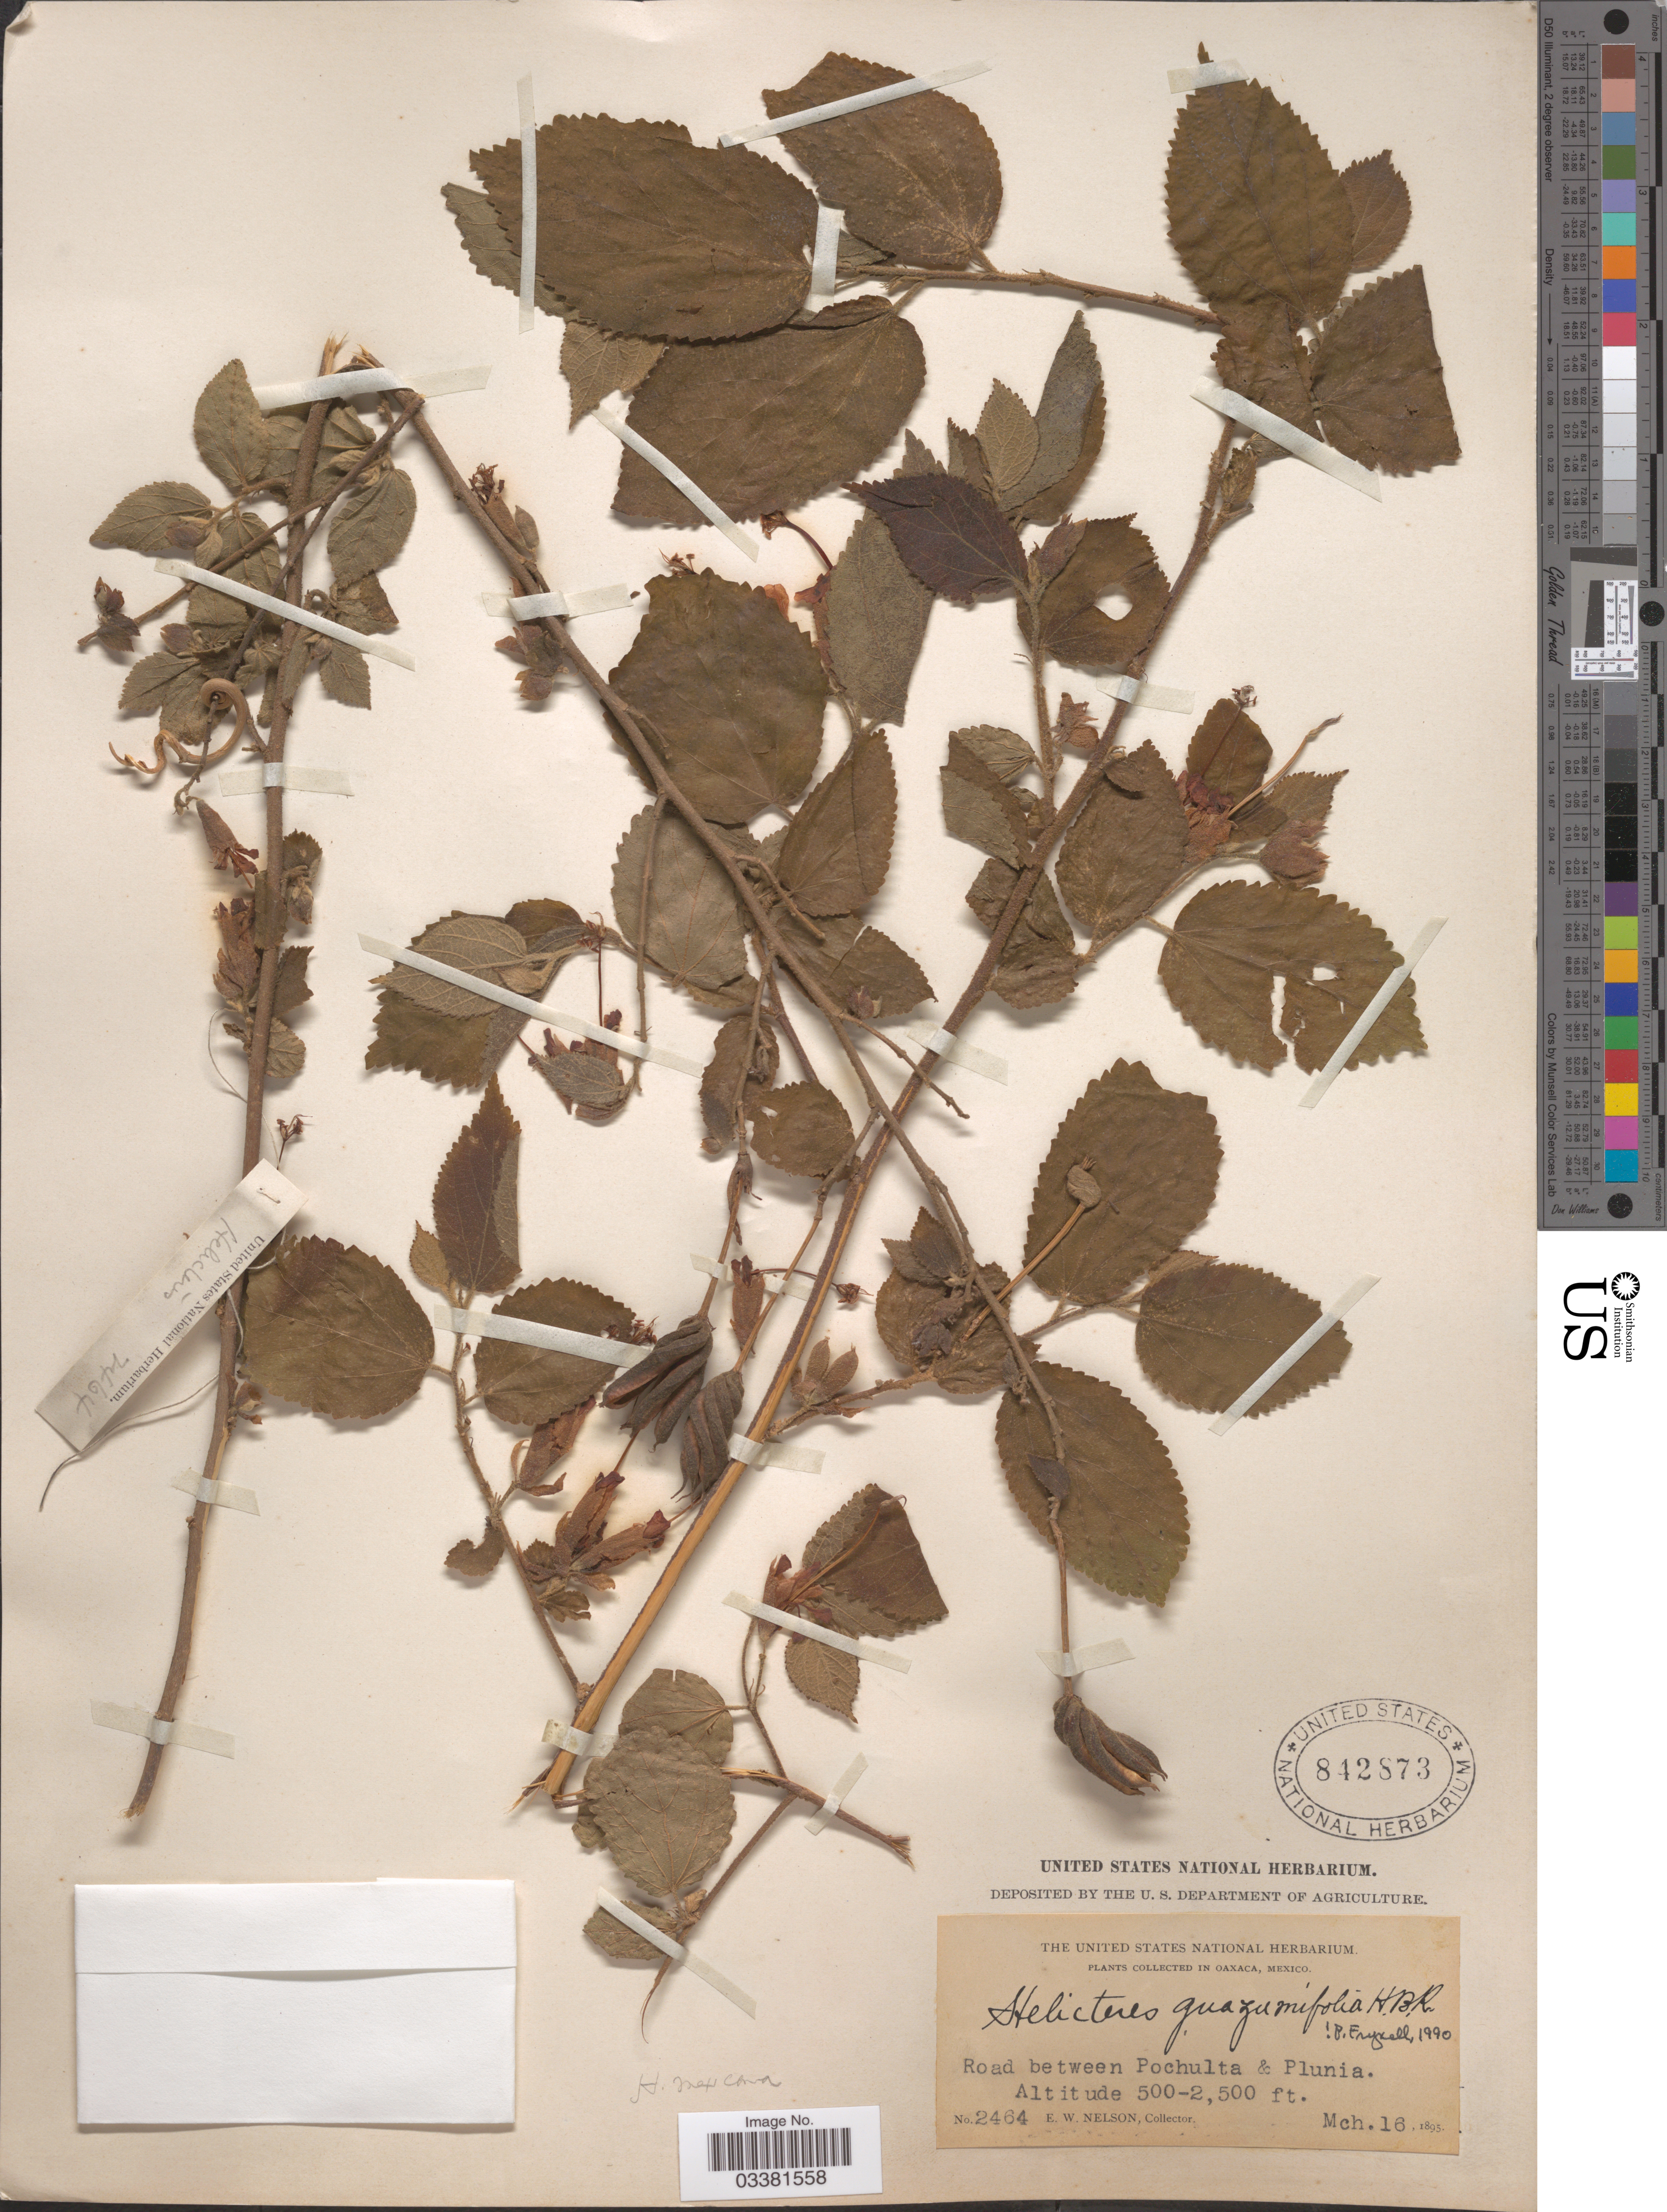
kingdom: Plantae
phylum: Tracheophyta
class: Magnoliopsida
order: Malvales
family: Malvaceae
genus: Helicteres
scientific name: Helicteres guazumifolia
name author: Kunth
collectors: E. W. Nelson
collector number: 2464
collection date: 1895-03-16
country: Mexico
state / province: Oaxaca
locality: Road between Pochulta & Plunia.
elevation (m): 152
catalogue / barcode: US 842873